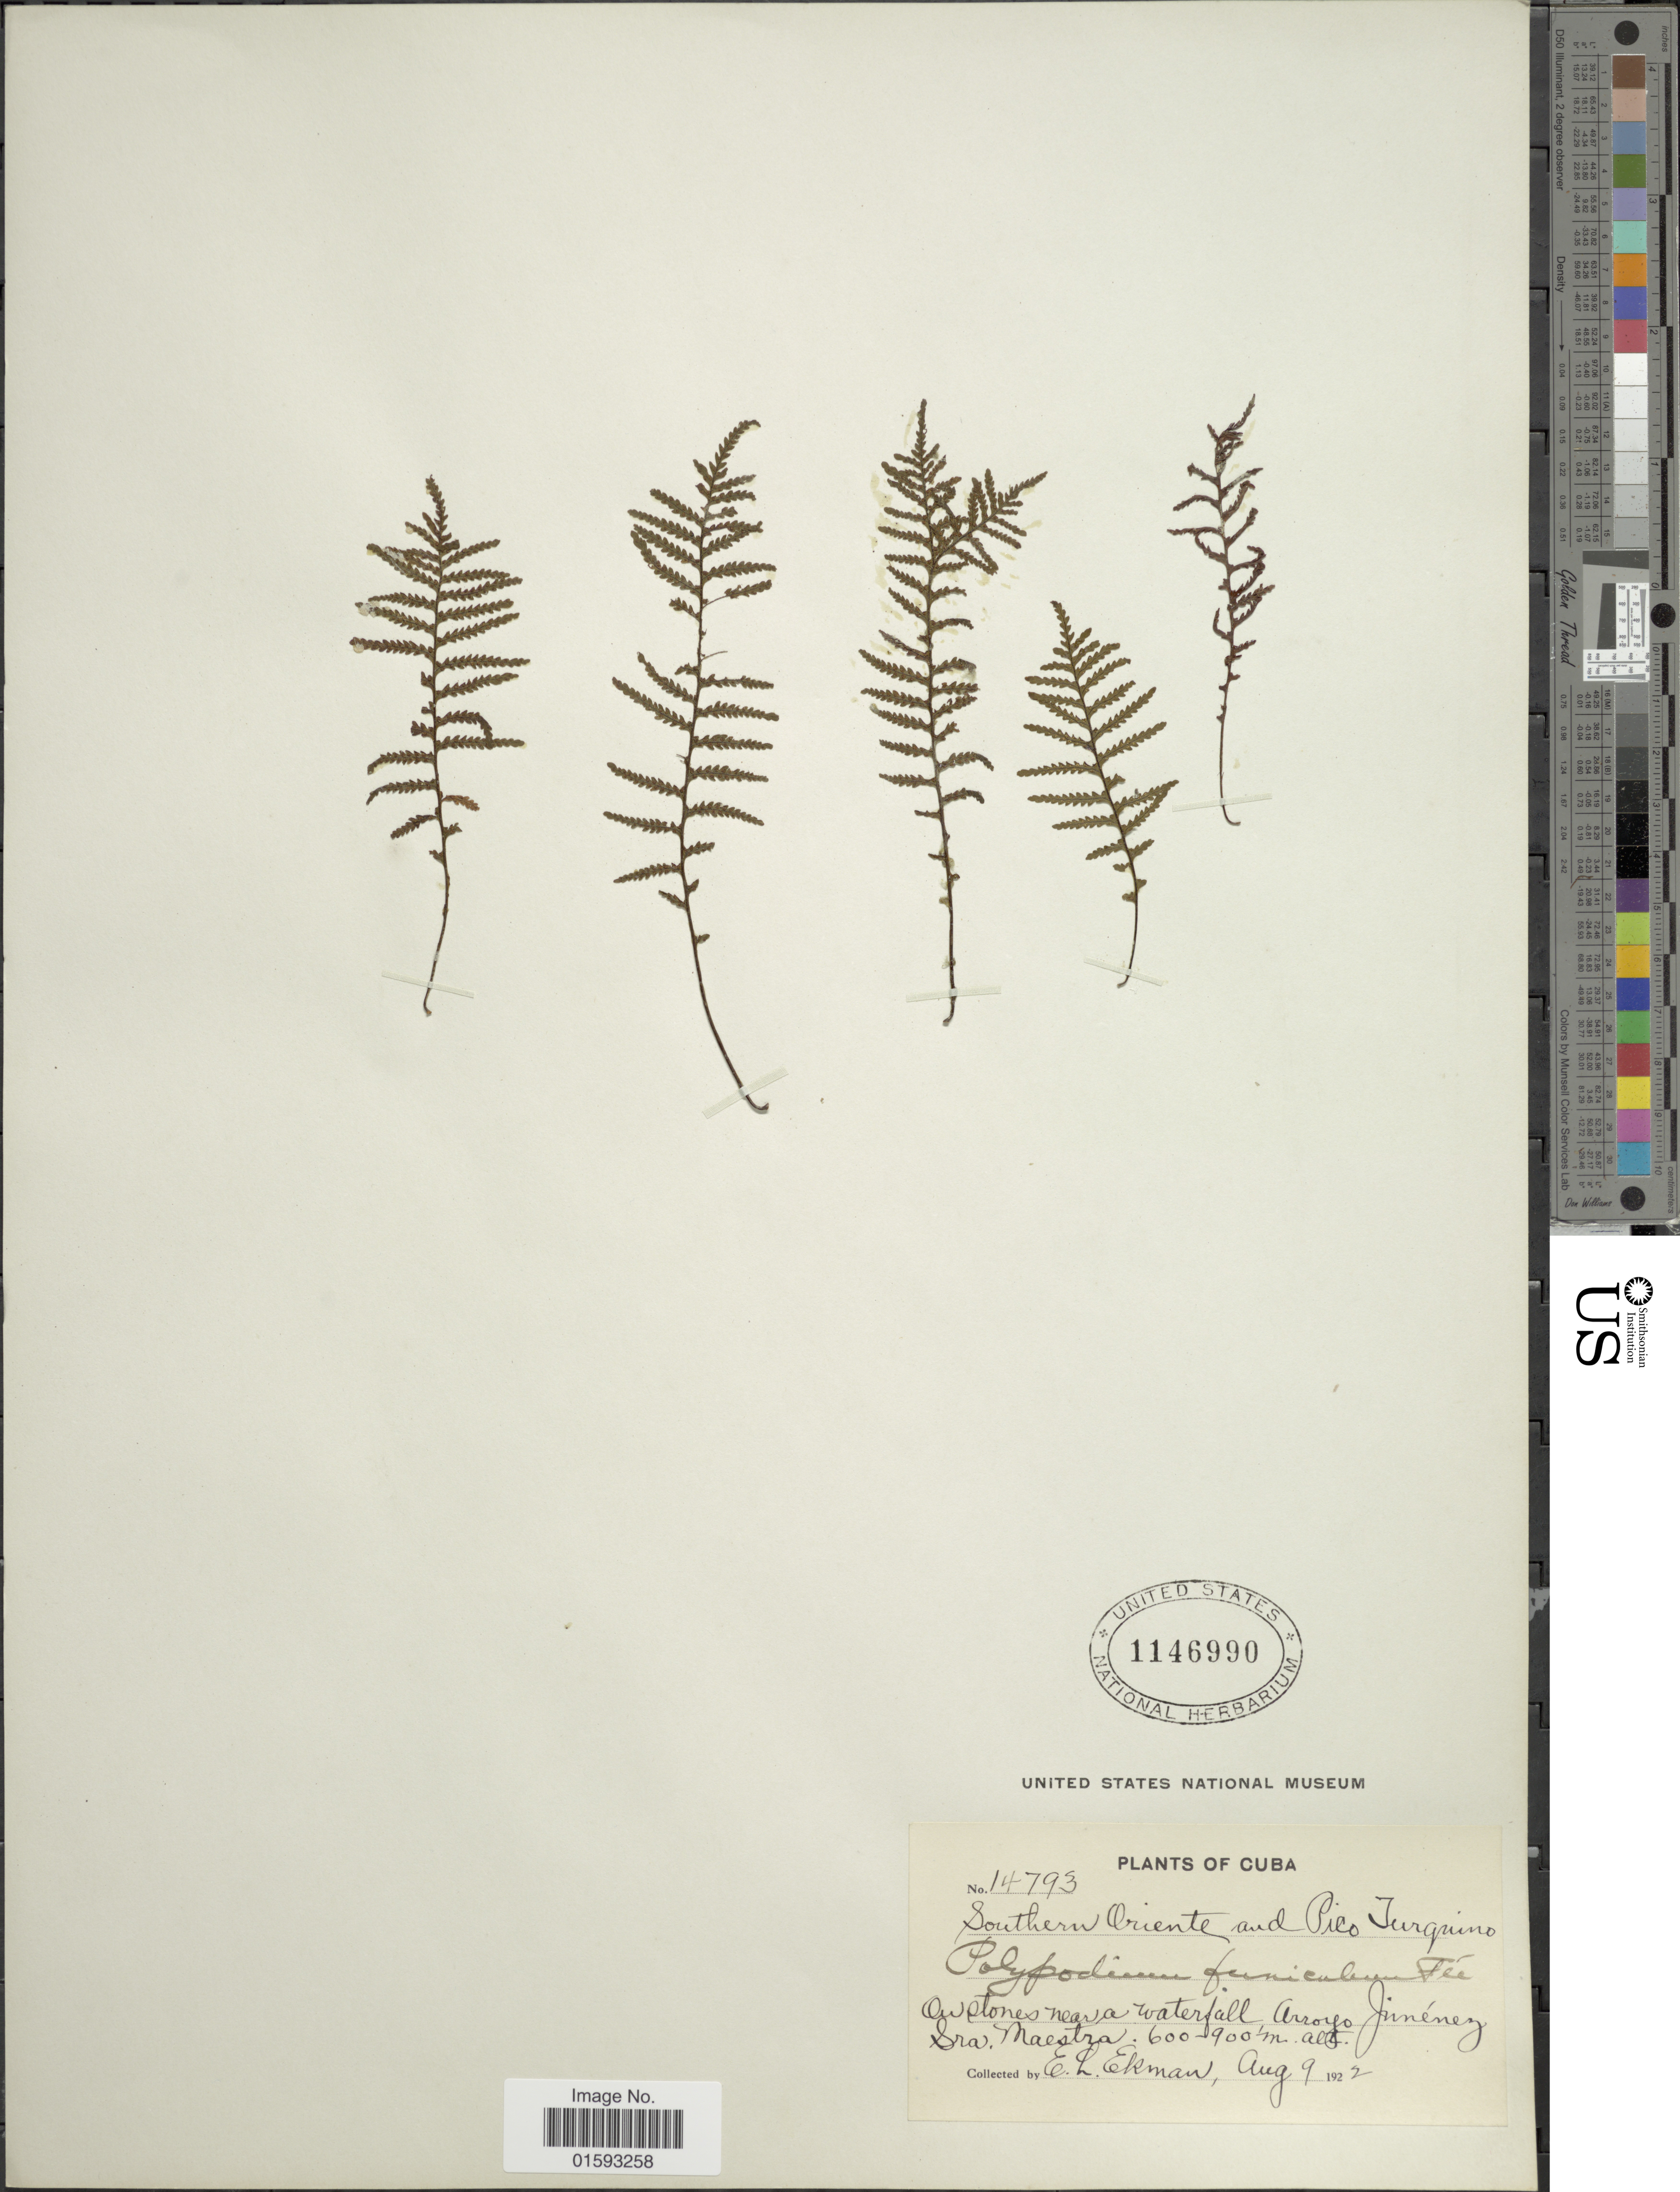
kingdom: Plantae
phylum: Tracheophyta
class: Polypodiopsida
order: Polypodiales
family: Polypodiaceae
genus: Pecluma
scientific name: Pecluma funicula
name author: (Fée) M.G. Price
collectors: E. L. Ekman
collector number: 14793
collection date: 1922-08-09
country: Cuba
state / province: Oriente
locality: Southern Oriente and Pico Turquino, on stones near a waterfall Arroyo Jiménez Sra. Maestra.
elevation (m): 600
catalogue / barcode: US 146990